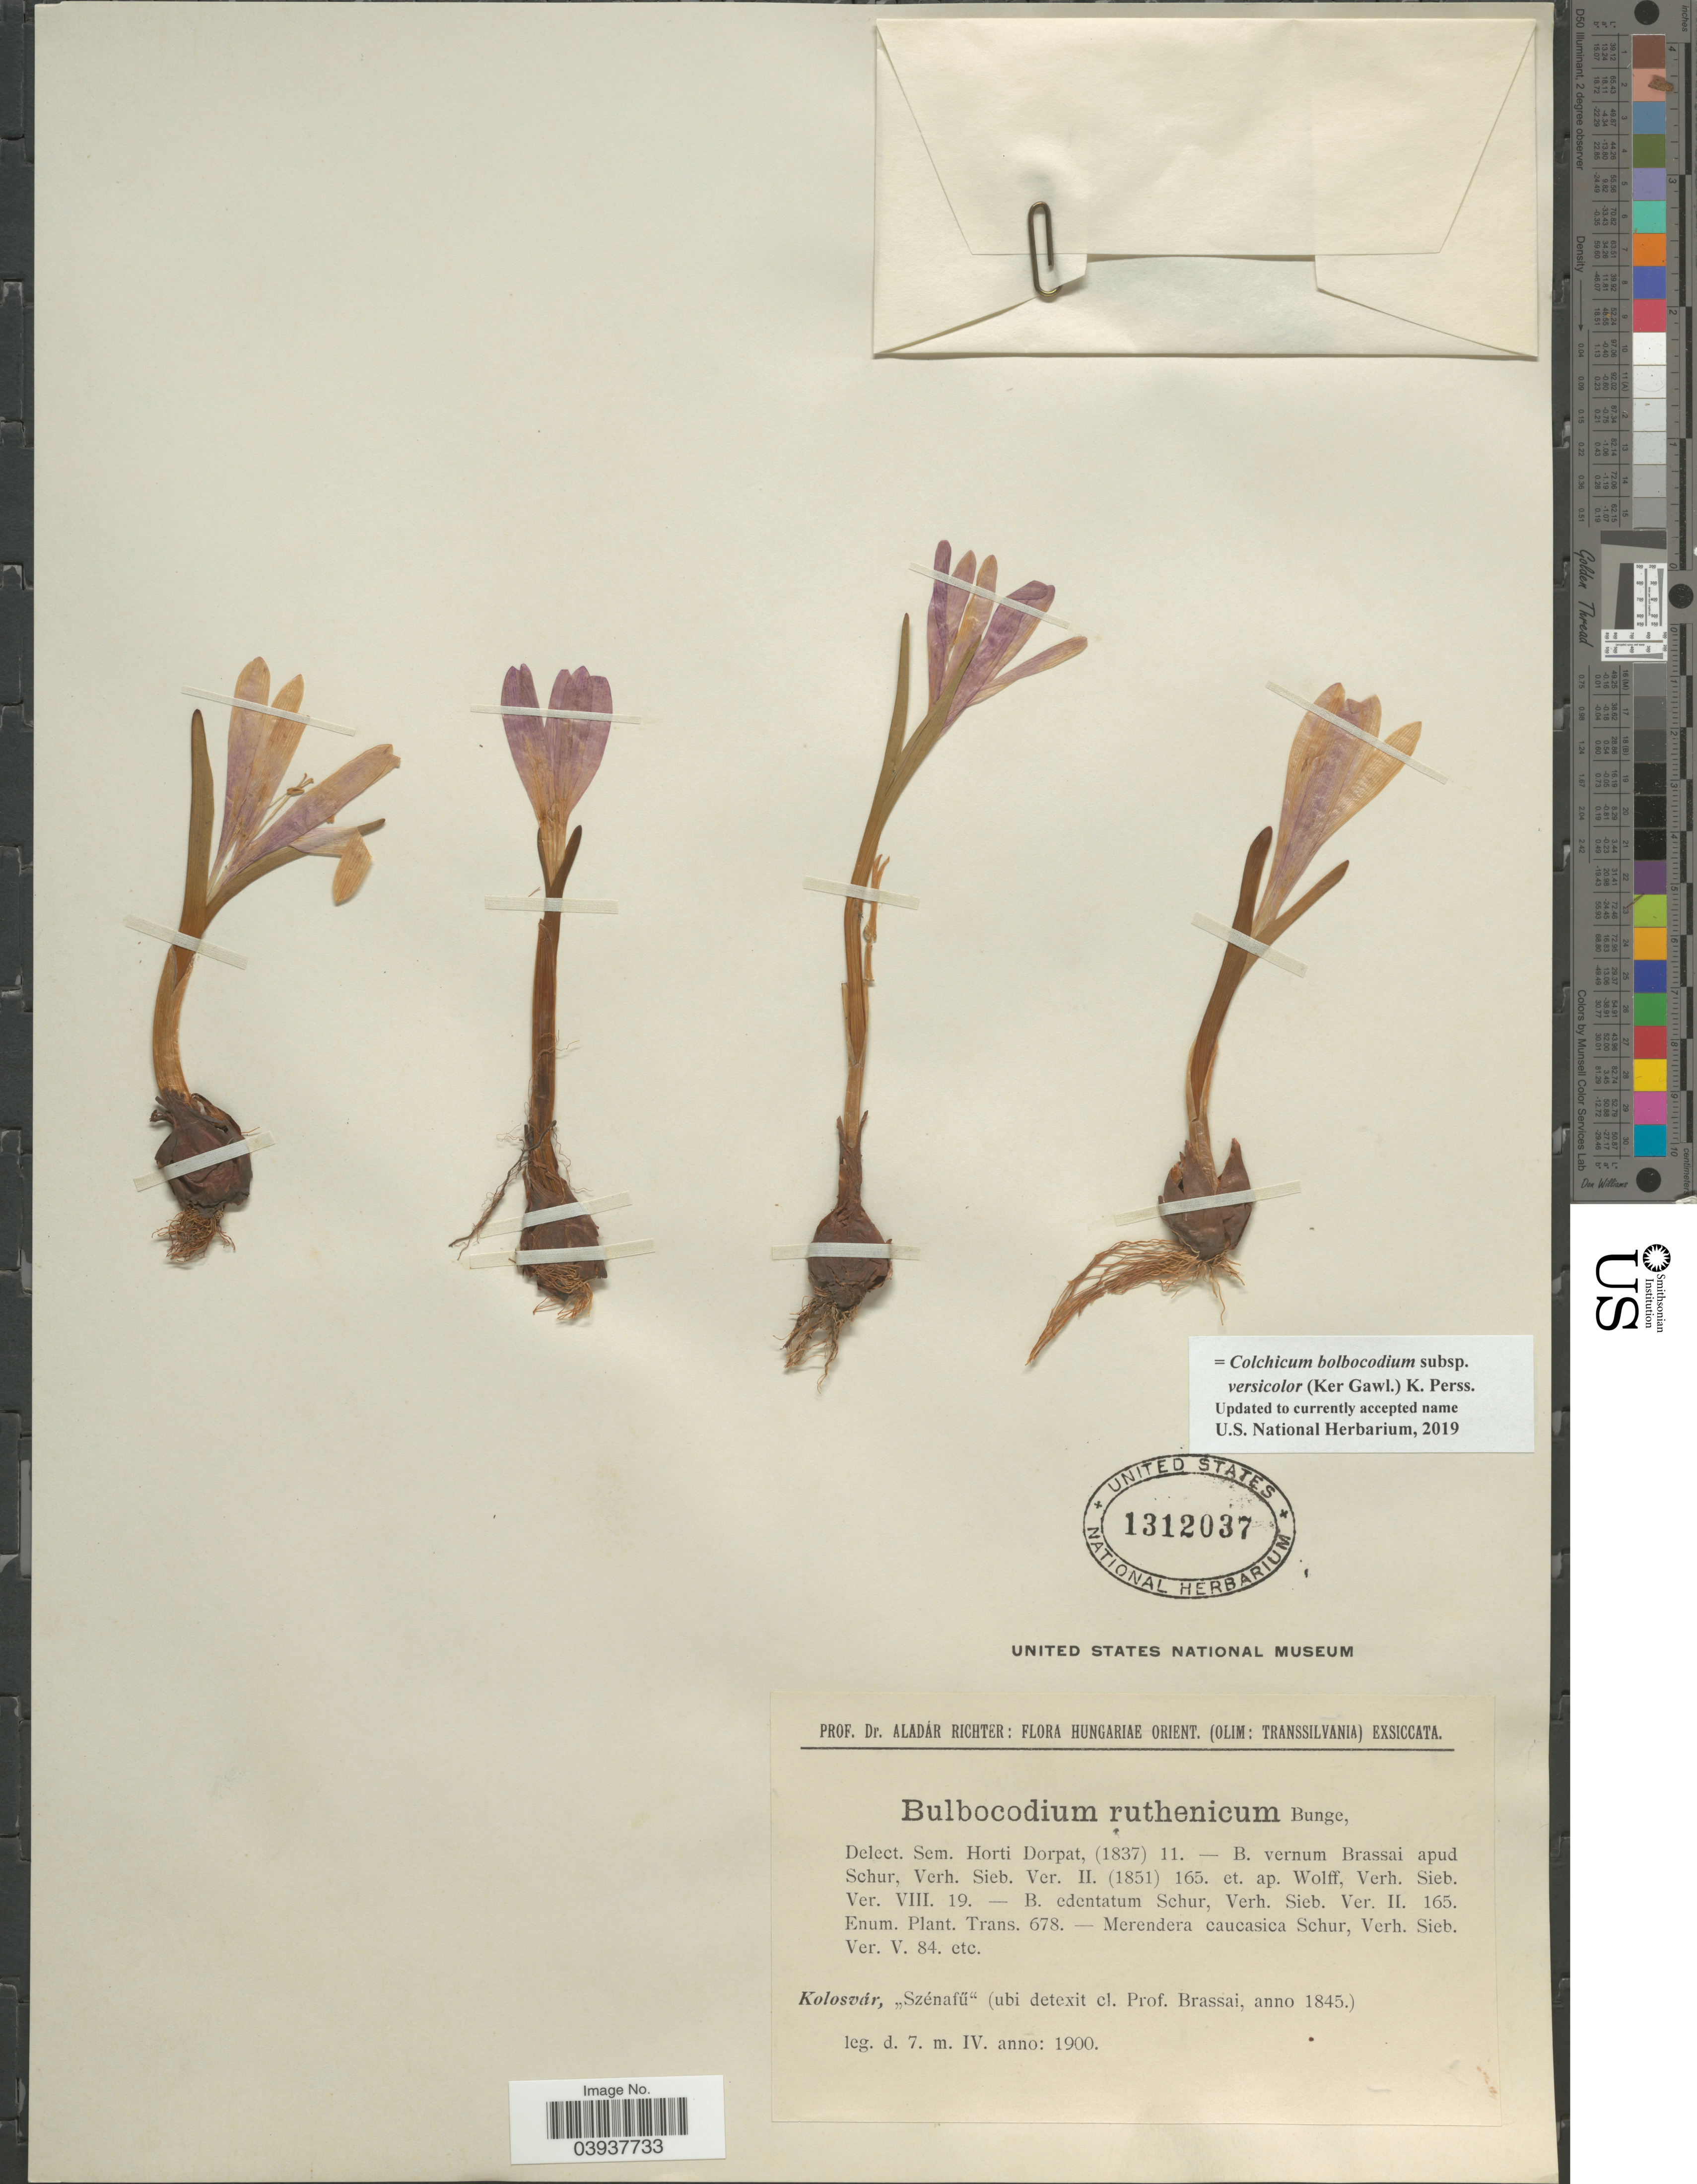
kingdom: Plantae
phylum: Tracheophyta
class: Liliopsida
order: Liliales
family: Colchicaceae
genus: Colchicum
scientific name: Colchicum bulbocodium subsp. versicolor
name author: (Ker Gawl.) K. Perss.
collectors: A. Richter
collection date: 1900-04-07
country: Hungary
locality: Hungariae orient. (Olim: Transsilvania). Kolosvár, ,,Szénafü'.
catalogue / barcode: US 1312037